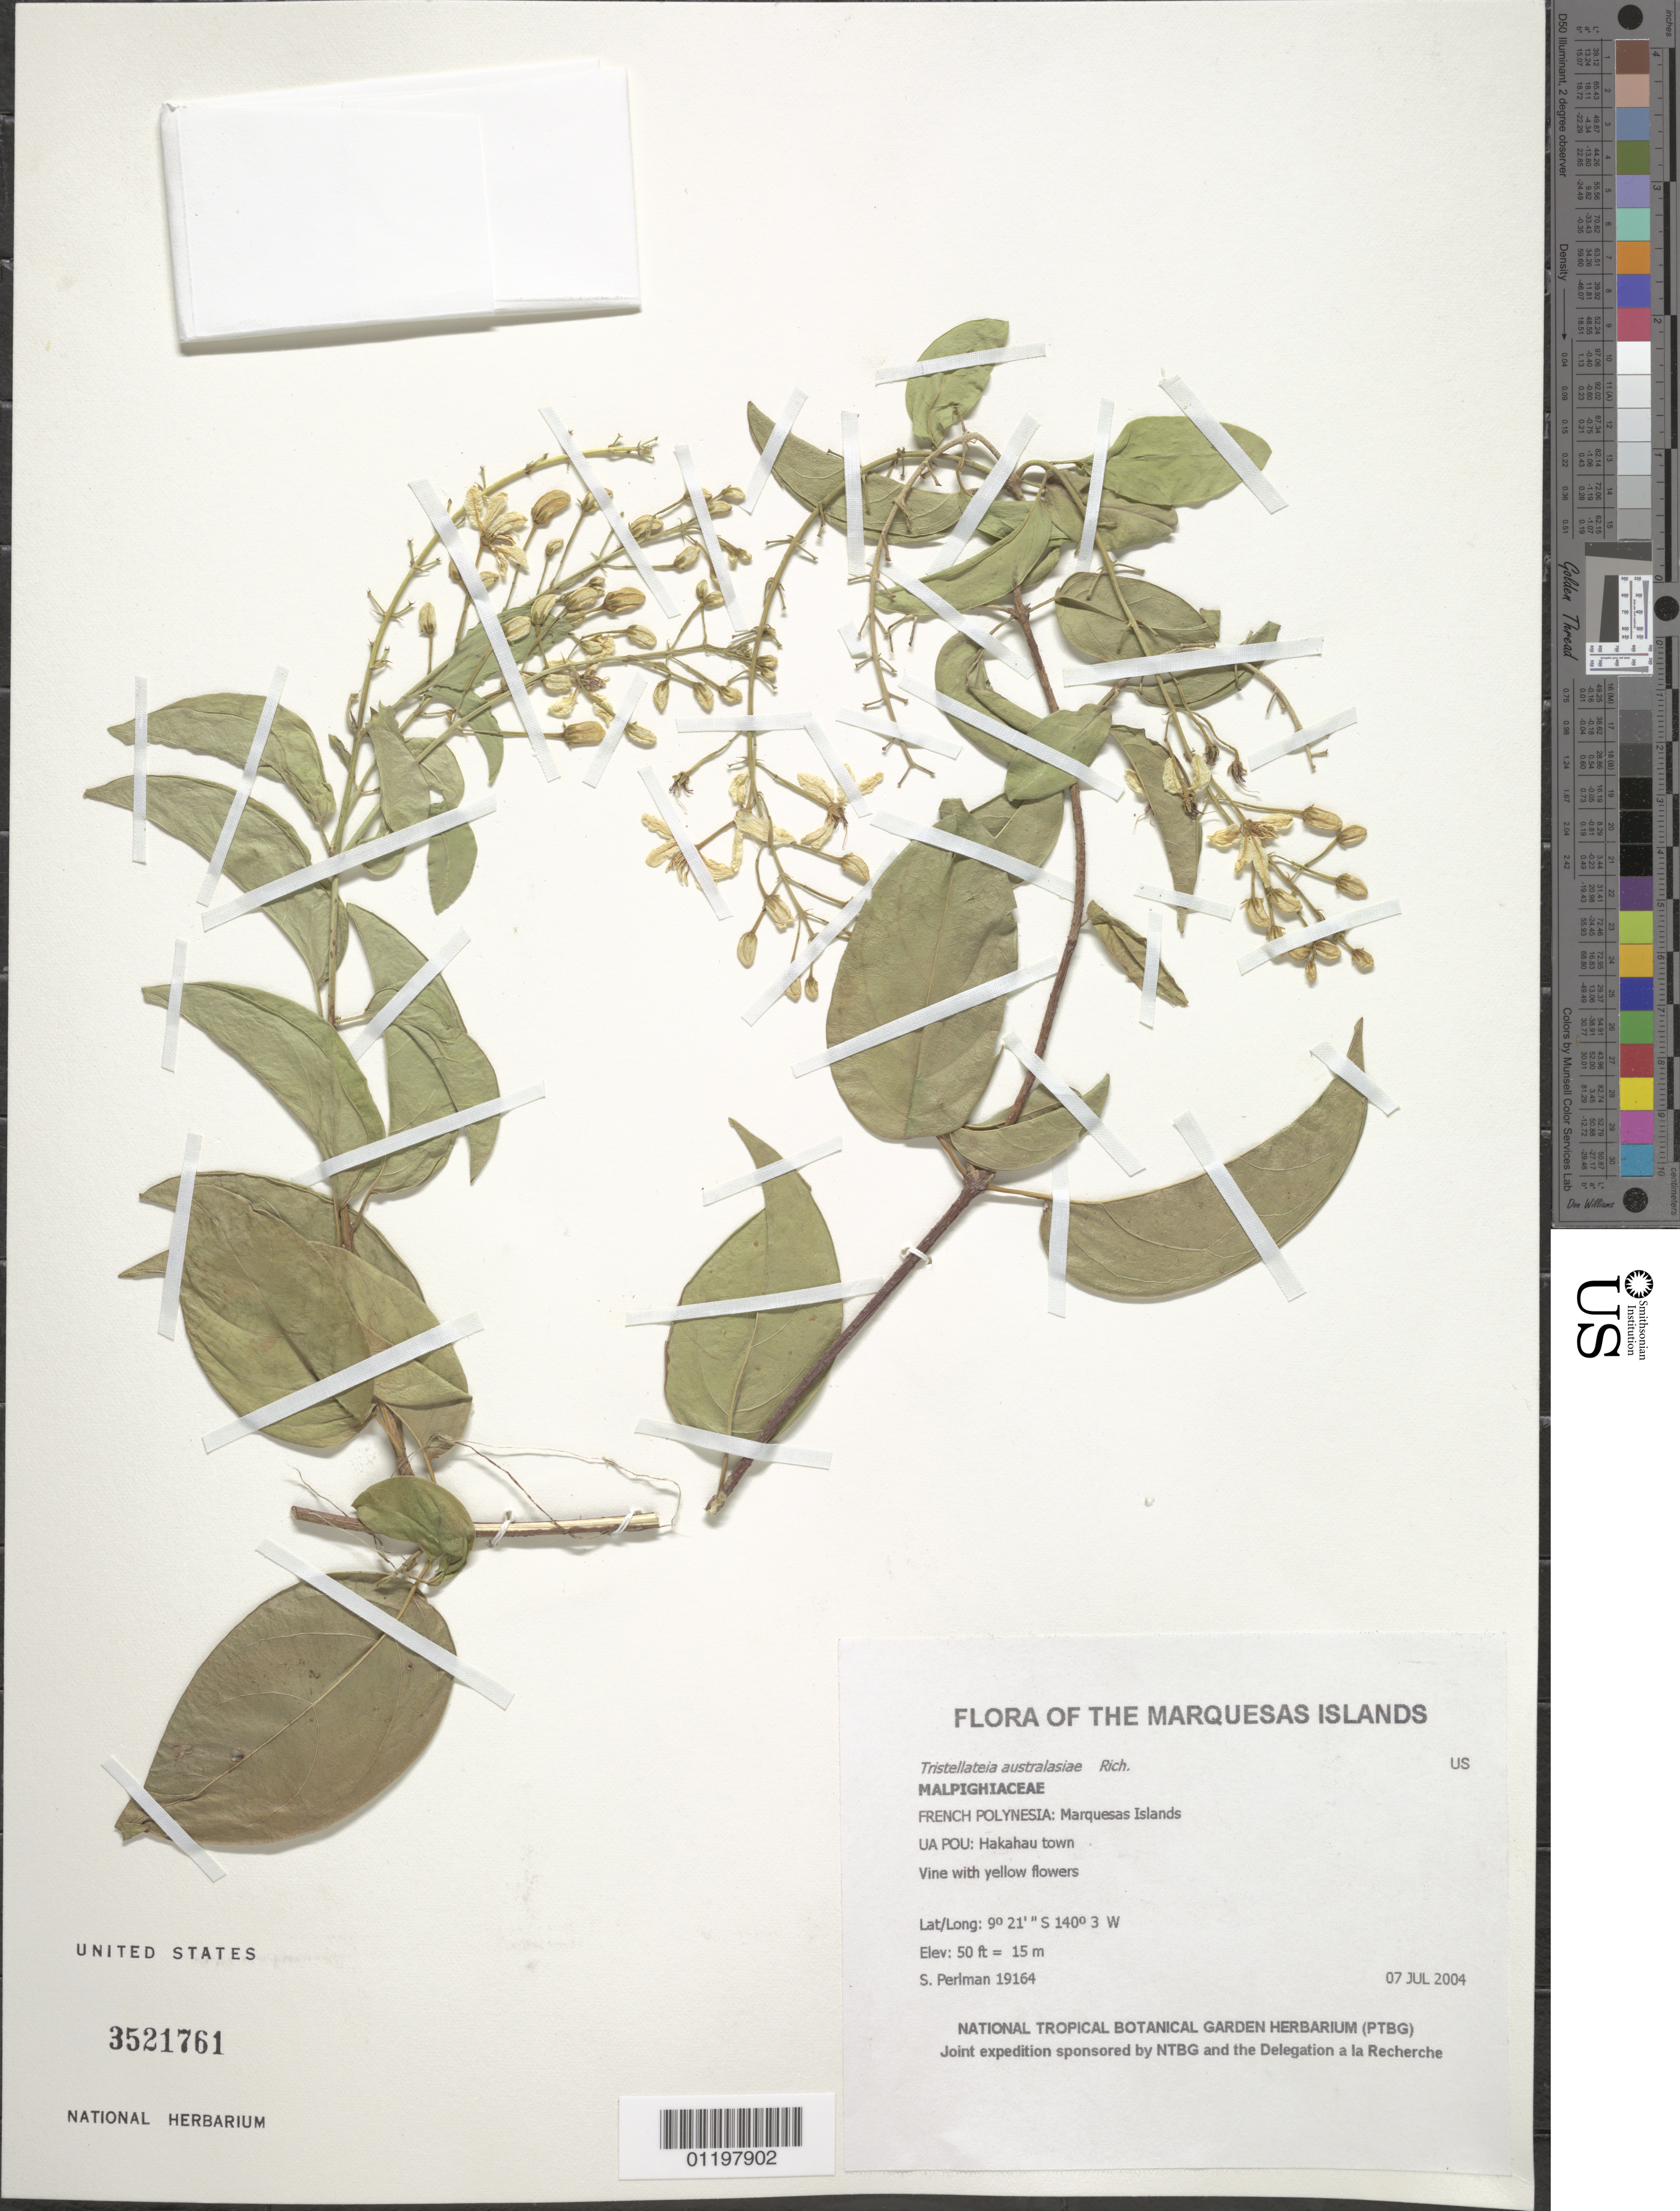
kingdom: Plantae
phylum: Tracheophyta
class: Magnoliopsida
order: Malpighiales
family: Malpighiaceae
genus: Tristellateia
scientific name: Tristellateia australasiae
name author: A. Rich.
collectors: S. P. Perlman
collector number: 19164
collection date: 2004-07-07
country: French Polynesia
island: Ua Pou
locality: Hakahau town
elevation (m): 15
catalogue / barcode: US 3521761